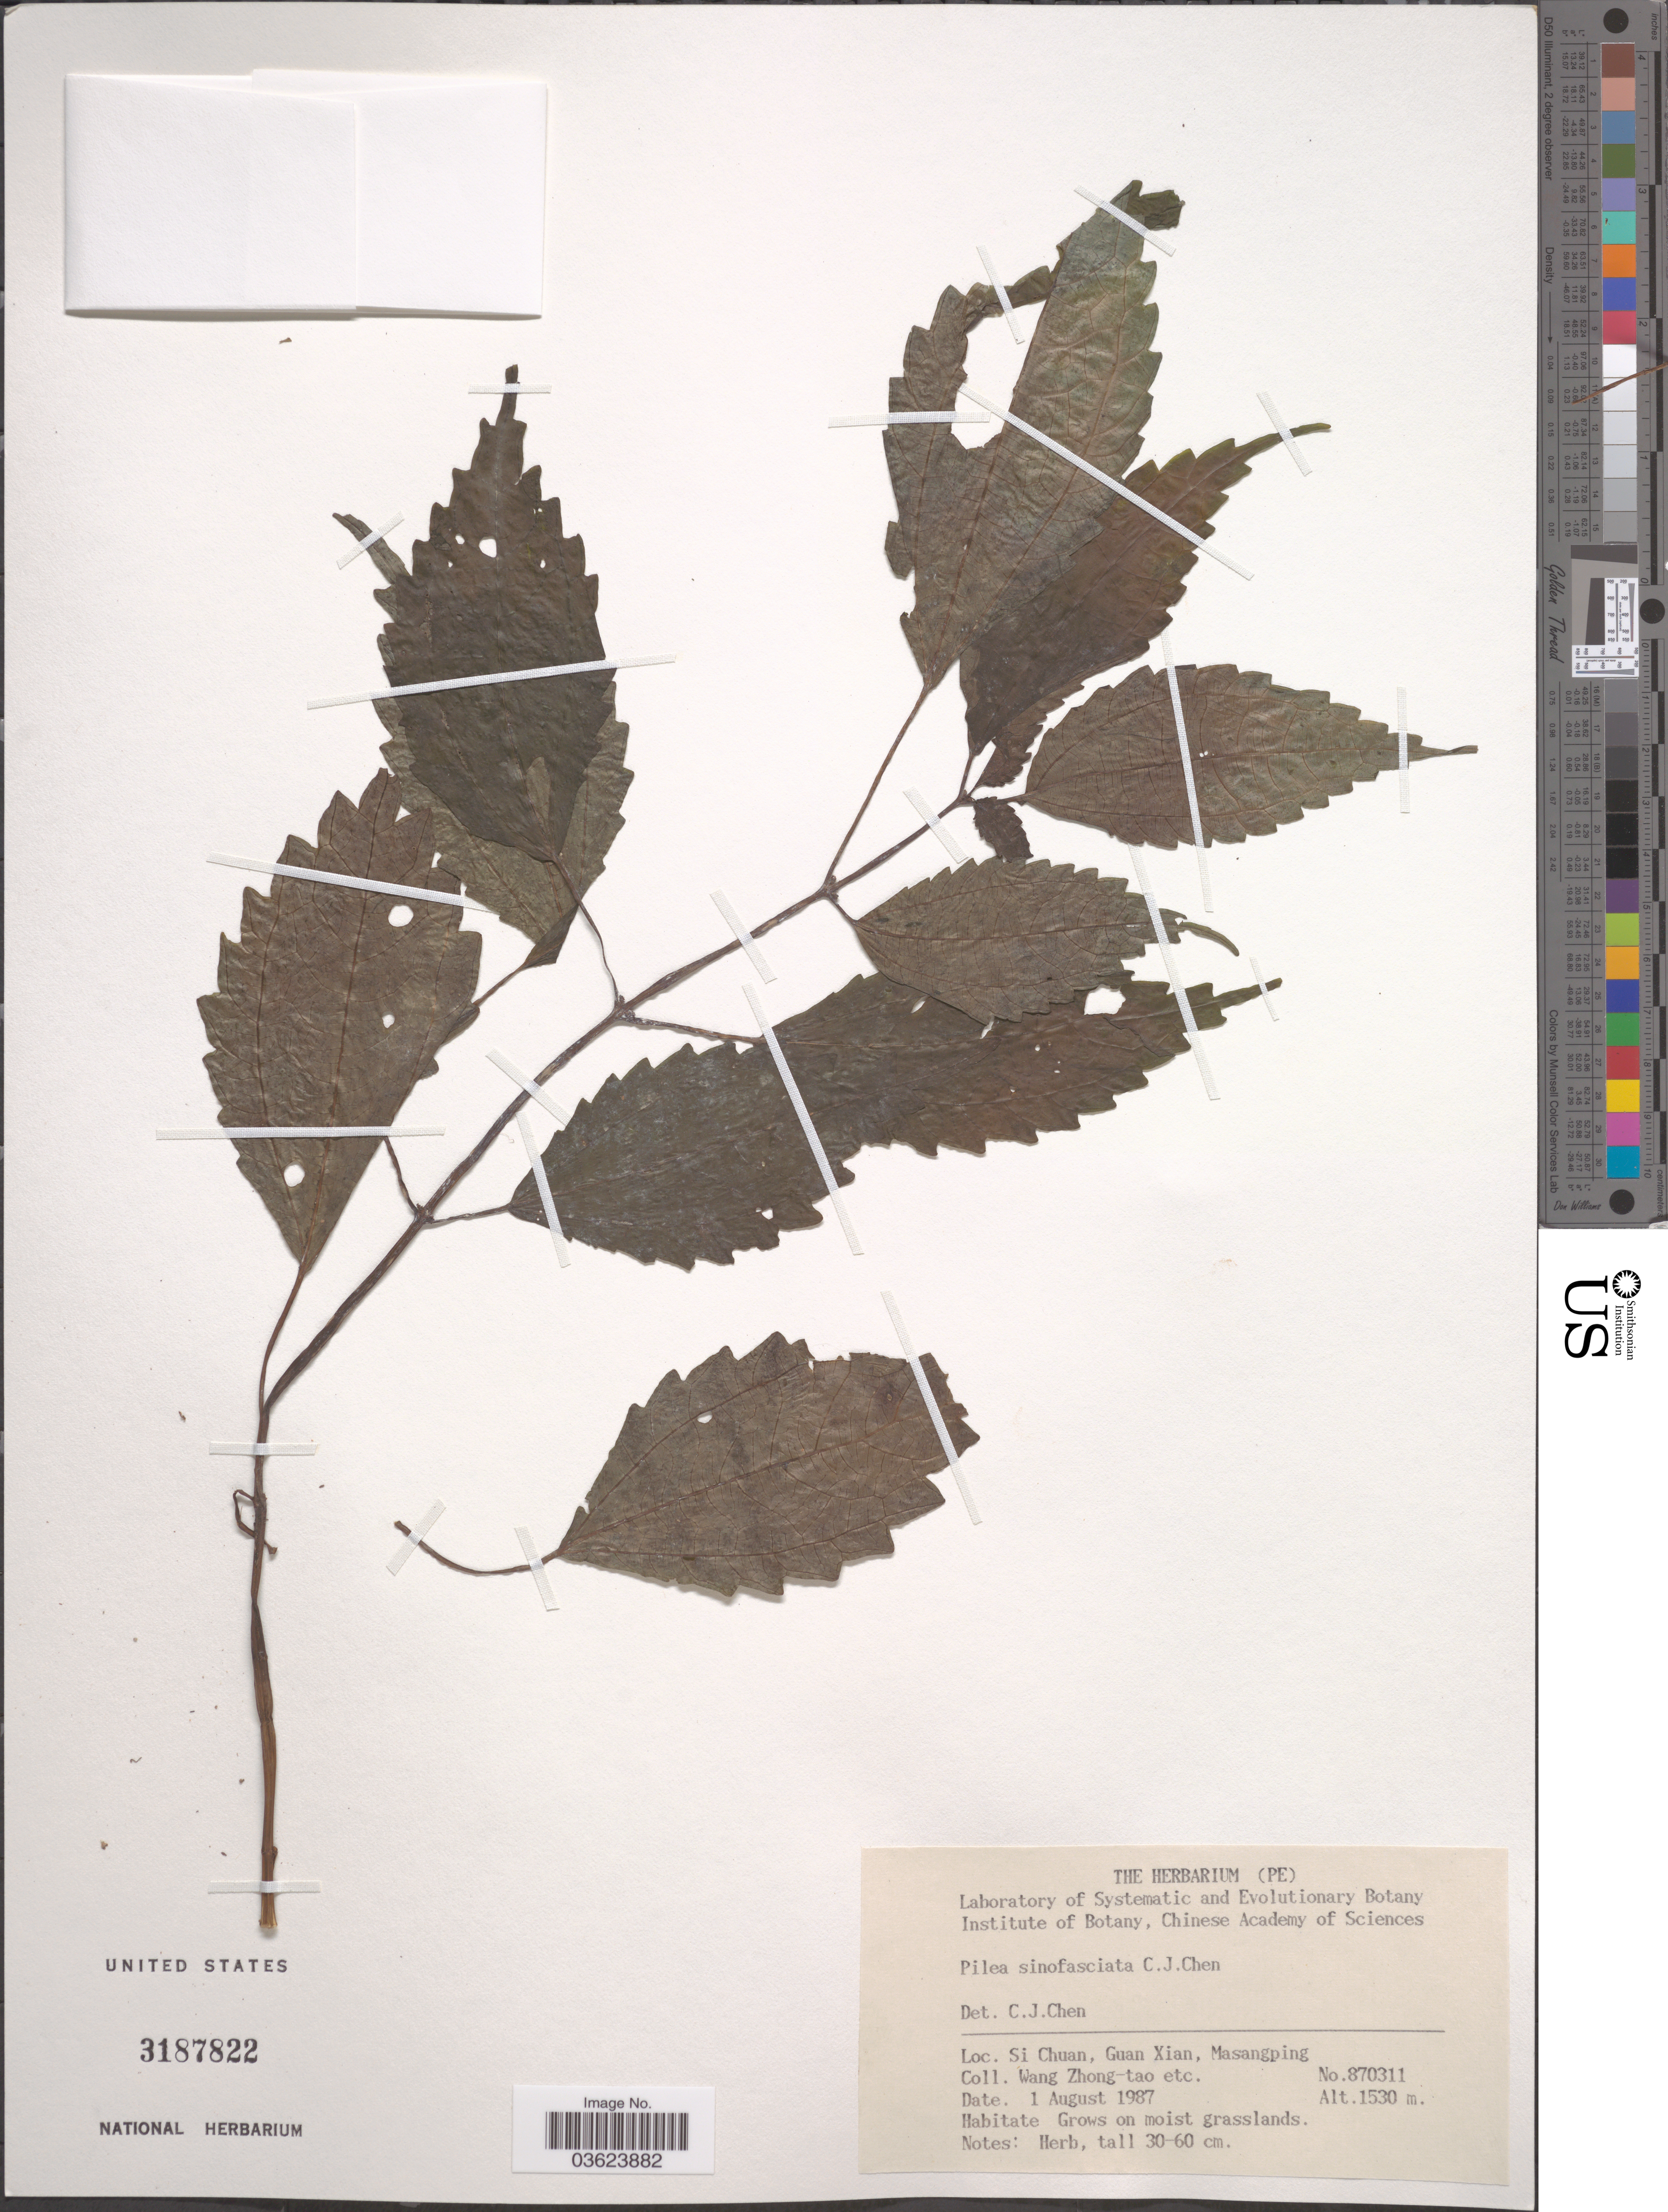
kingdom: Plantae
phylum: Tracheophyta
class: Magnoliopsida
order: Rosales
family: Urticaceae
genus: Pilea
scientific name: Pilea sinofasciata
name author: C.J. Chen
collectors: et al.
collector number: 870311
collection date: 1987-08-01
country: China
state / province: Sichuan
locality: Si Chuan, Guan Xian, Masangping.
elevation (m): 1530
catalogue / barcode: US 3187822